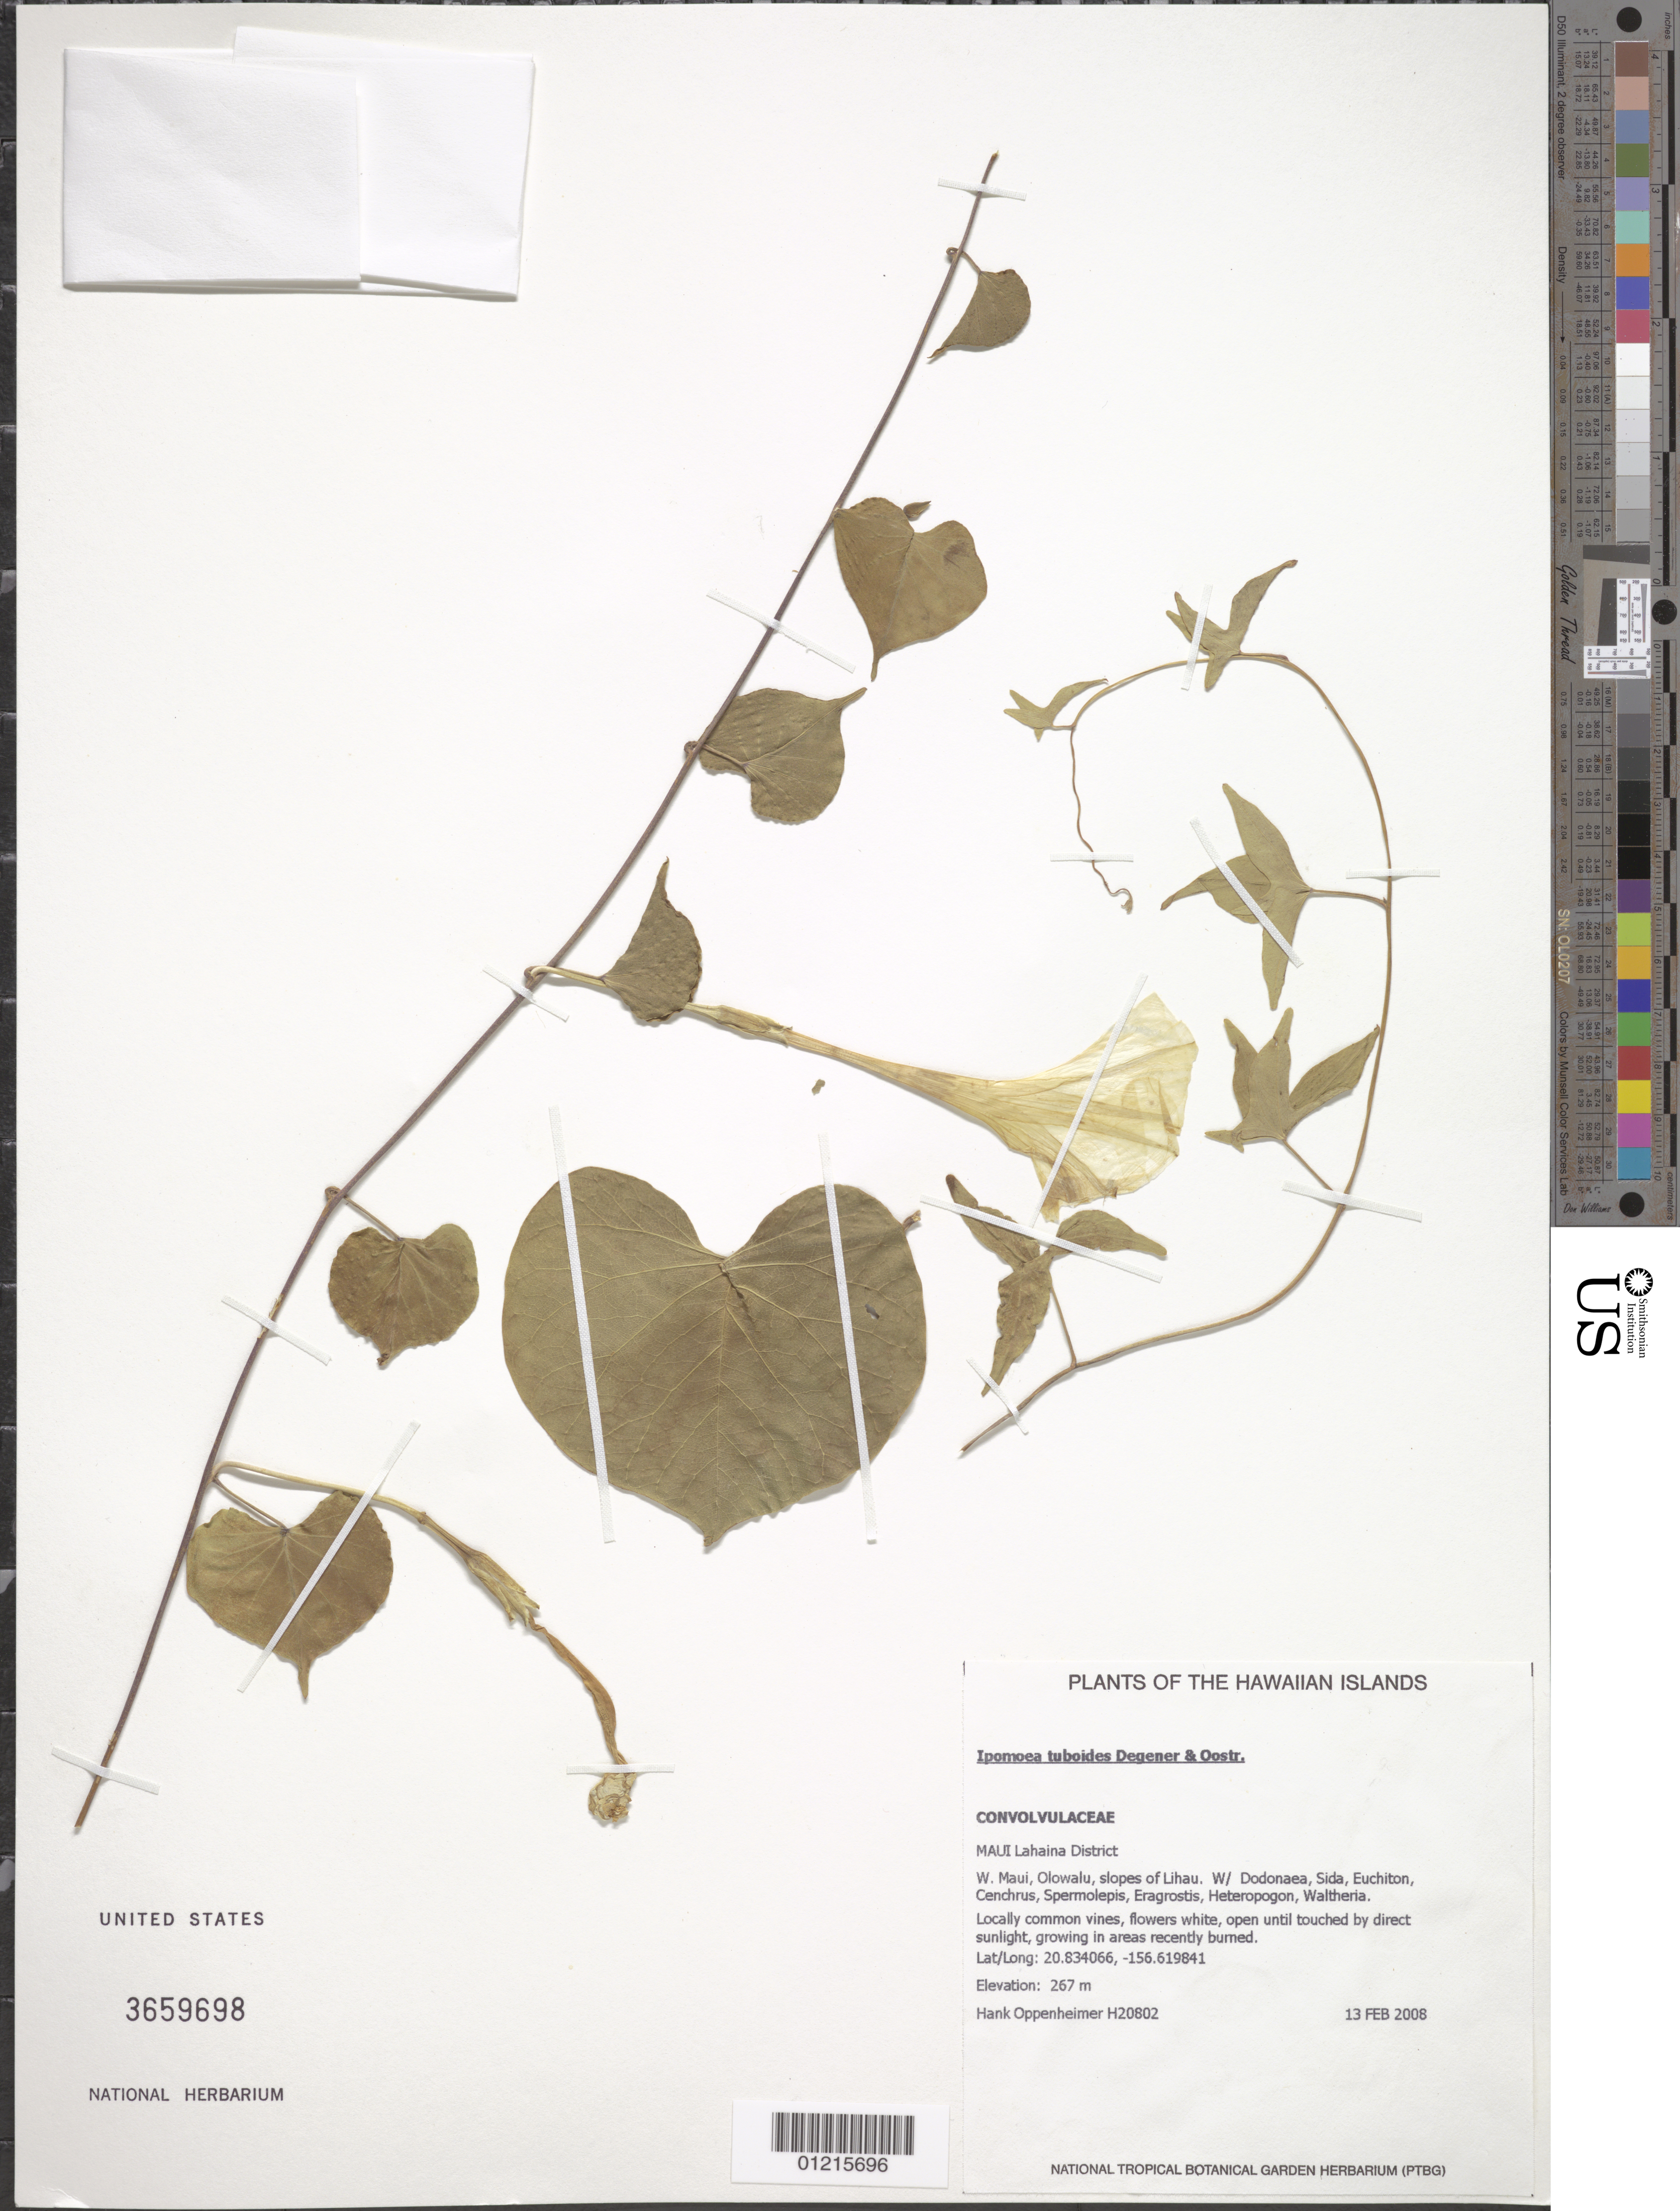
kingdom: Plantae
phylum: Tracheophyta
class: Magnoliopsida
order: Solanales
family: Convolvulaceae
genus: Ipomoea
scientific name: Ipomoea tuboides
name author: O. Deg. & Ooststr. in O. Deg.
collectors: H. L. Oppenheimer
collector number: H20802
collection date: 2008-02-13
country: United States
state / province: Hawaii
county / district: Maui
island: Maui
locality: W. Maui, Lahaina District, Olowalu, slopes of Lihau.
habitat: Recently burned areas.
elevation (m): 267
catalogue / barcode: US 3659698